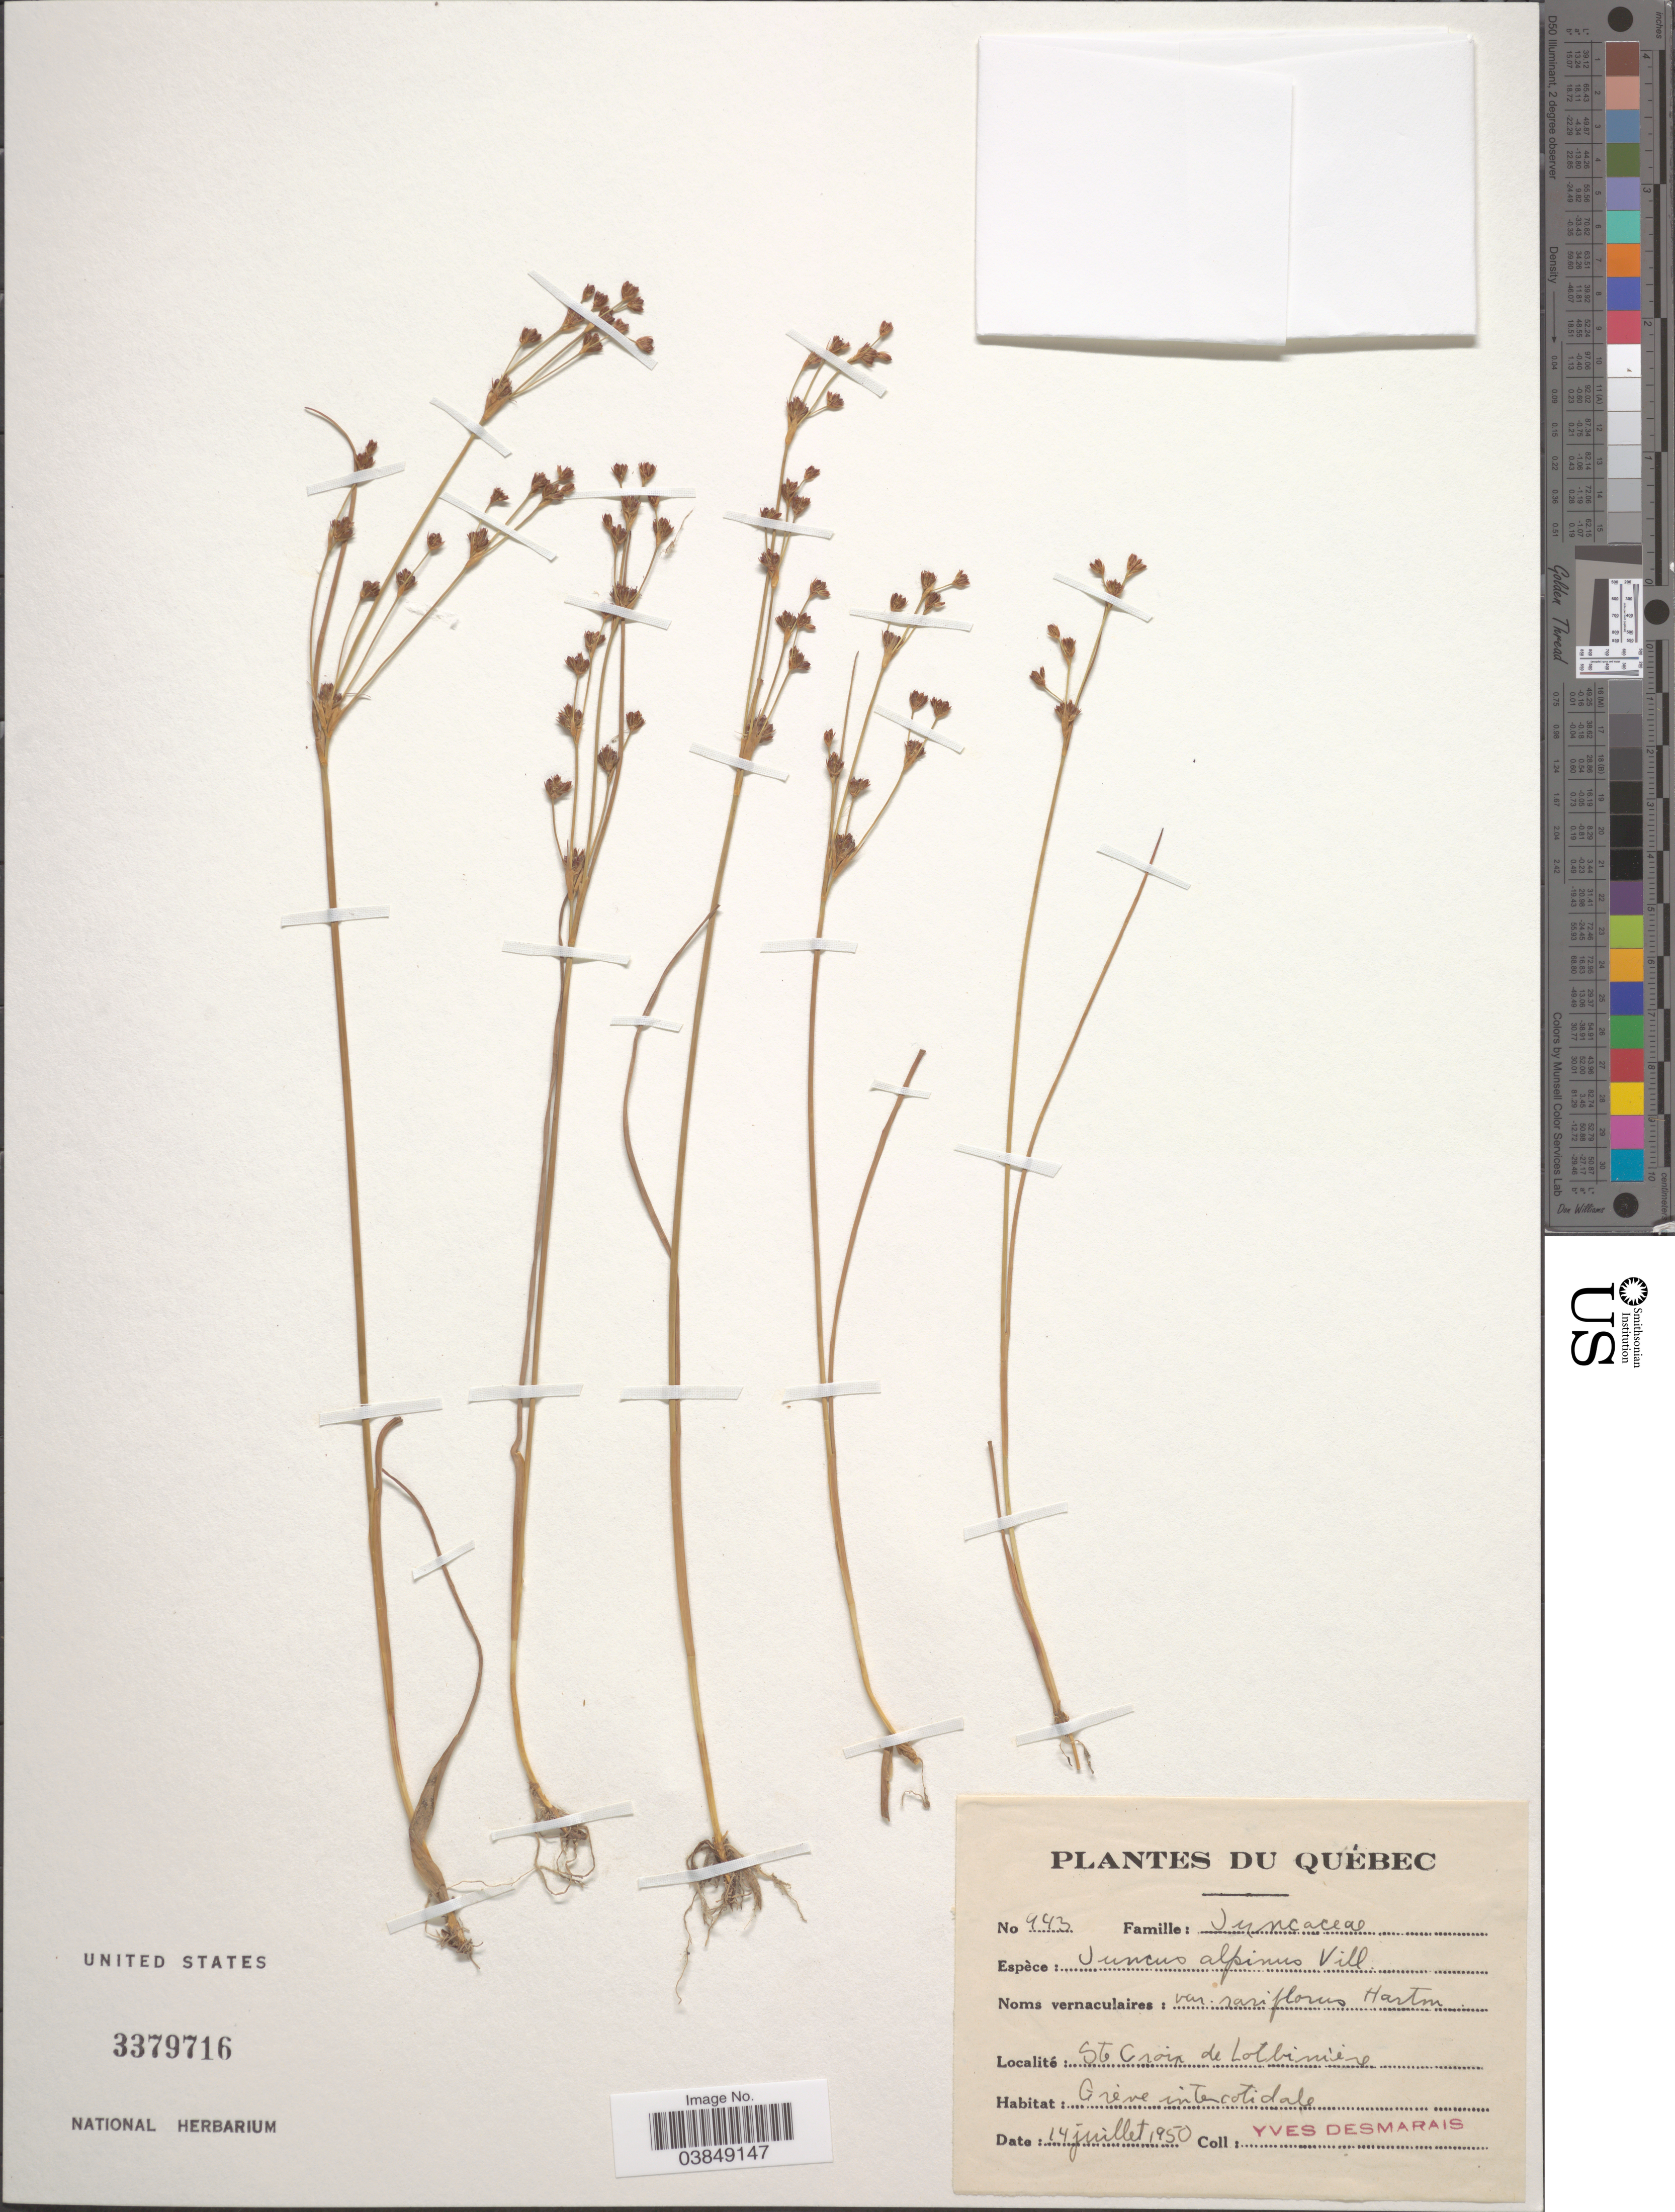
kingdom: Plantae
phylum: Tracheophyta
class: Liliopsida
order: Poales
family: Juncaceae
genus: Juncus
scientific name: Juncus alpinus var. rariflorus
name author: (Hartm.) Hartm.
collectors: Y. Desmarais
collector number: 443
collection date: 1950-07-14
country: Canada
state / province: Quebec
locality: St. Croix de Lolbiniere. Grève intercotidale.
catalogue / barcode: US 3379716